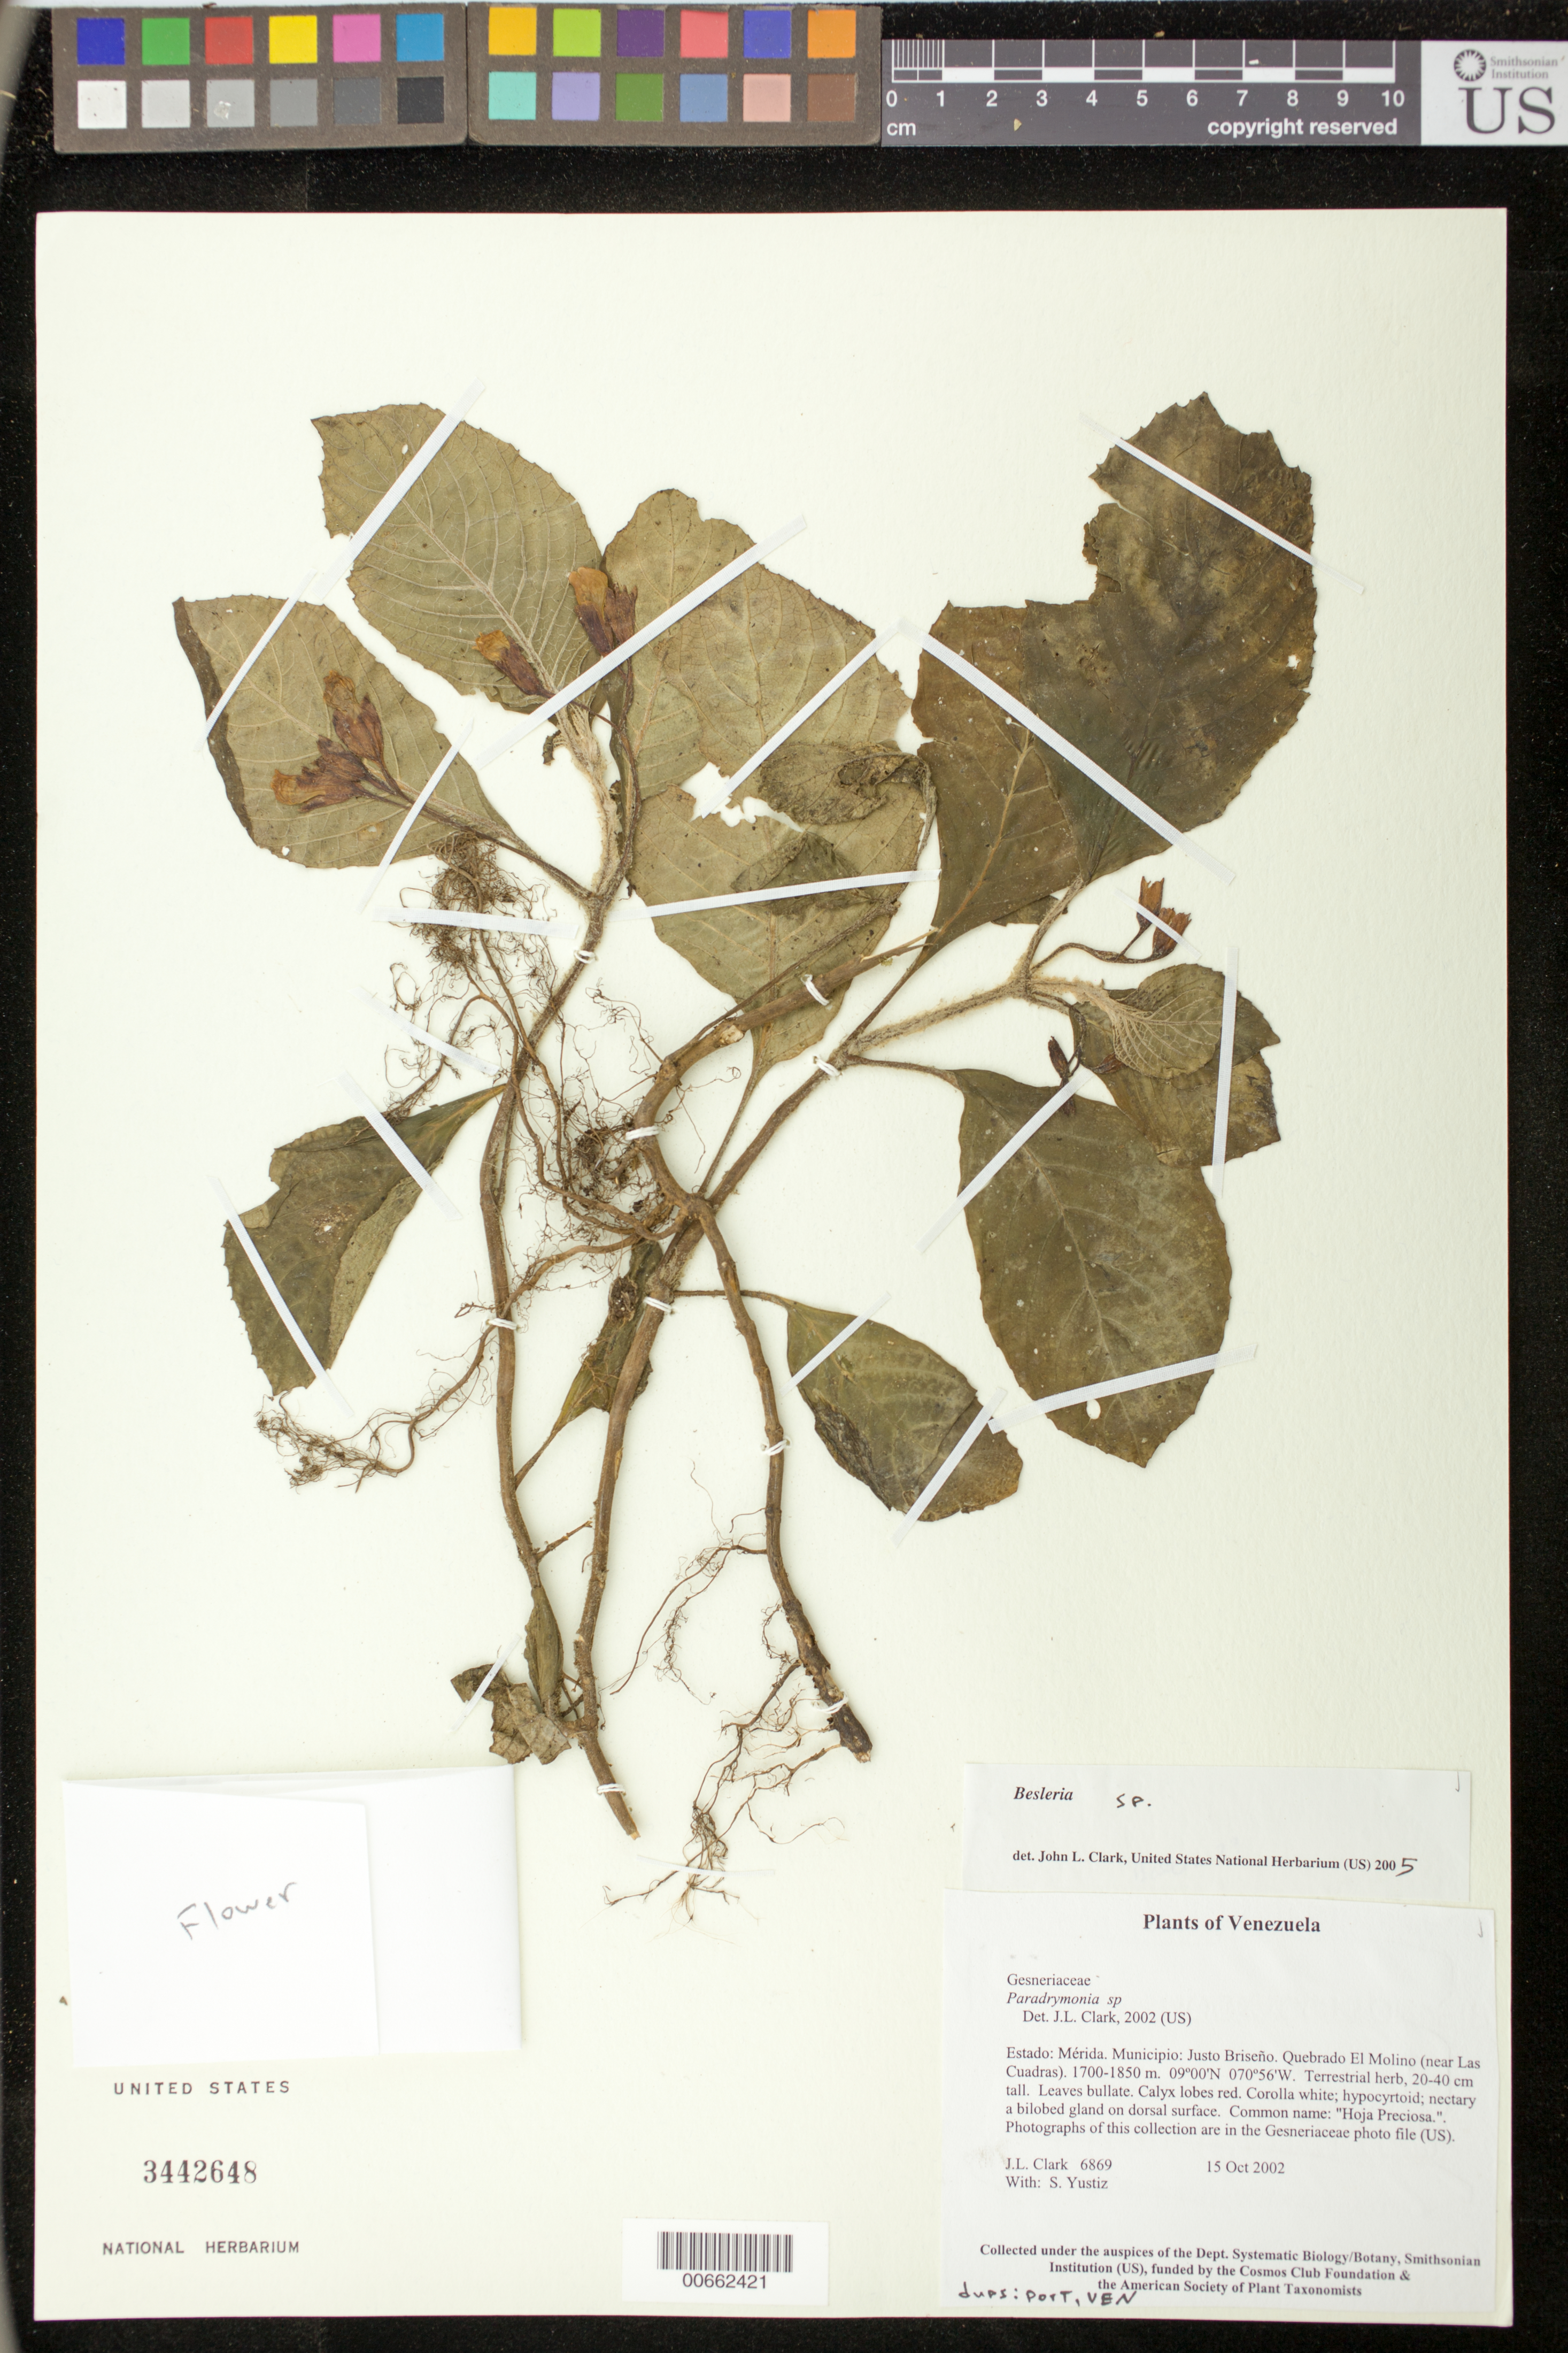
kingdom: Plantae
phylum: Tracheophyta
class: Magnoliopsida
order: Lamiales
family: Gesneriaceae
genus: Besleria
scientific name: Besleria sp.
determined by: Clark, J. L., (SEL), The Marie Selby Botanical Garden (UNITED STATES)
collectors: J. L. Clark & S. Yustiz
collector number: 6869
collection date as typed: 15 Oct 2002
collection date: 2002-10-15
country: Venezuela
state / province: Mérida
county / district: Justo Briceño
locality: Justo Briseño: Quebrado El Molino (near Las Cuadras).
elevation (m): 1700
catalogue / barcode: US 3442648